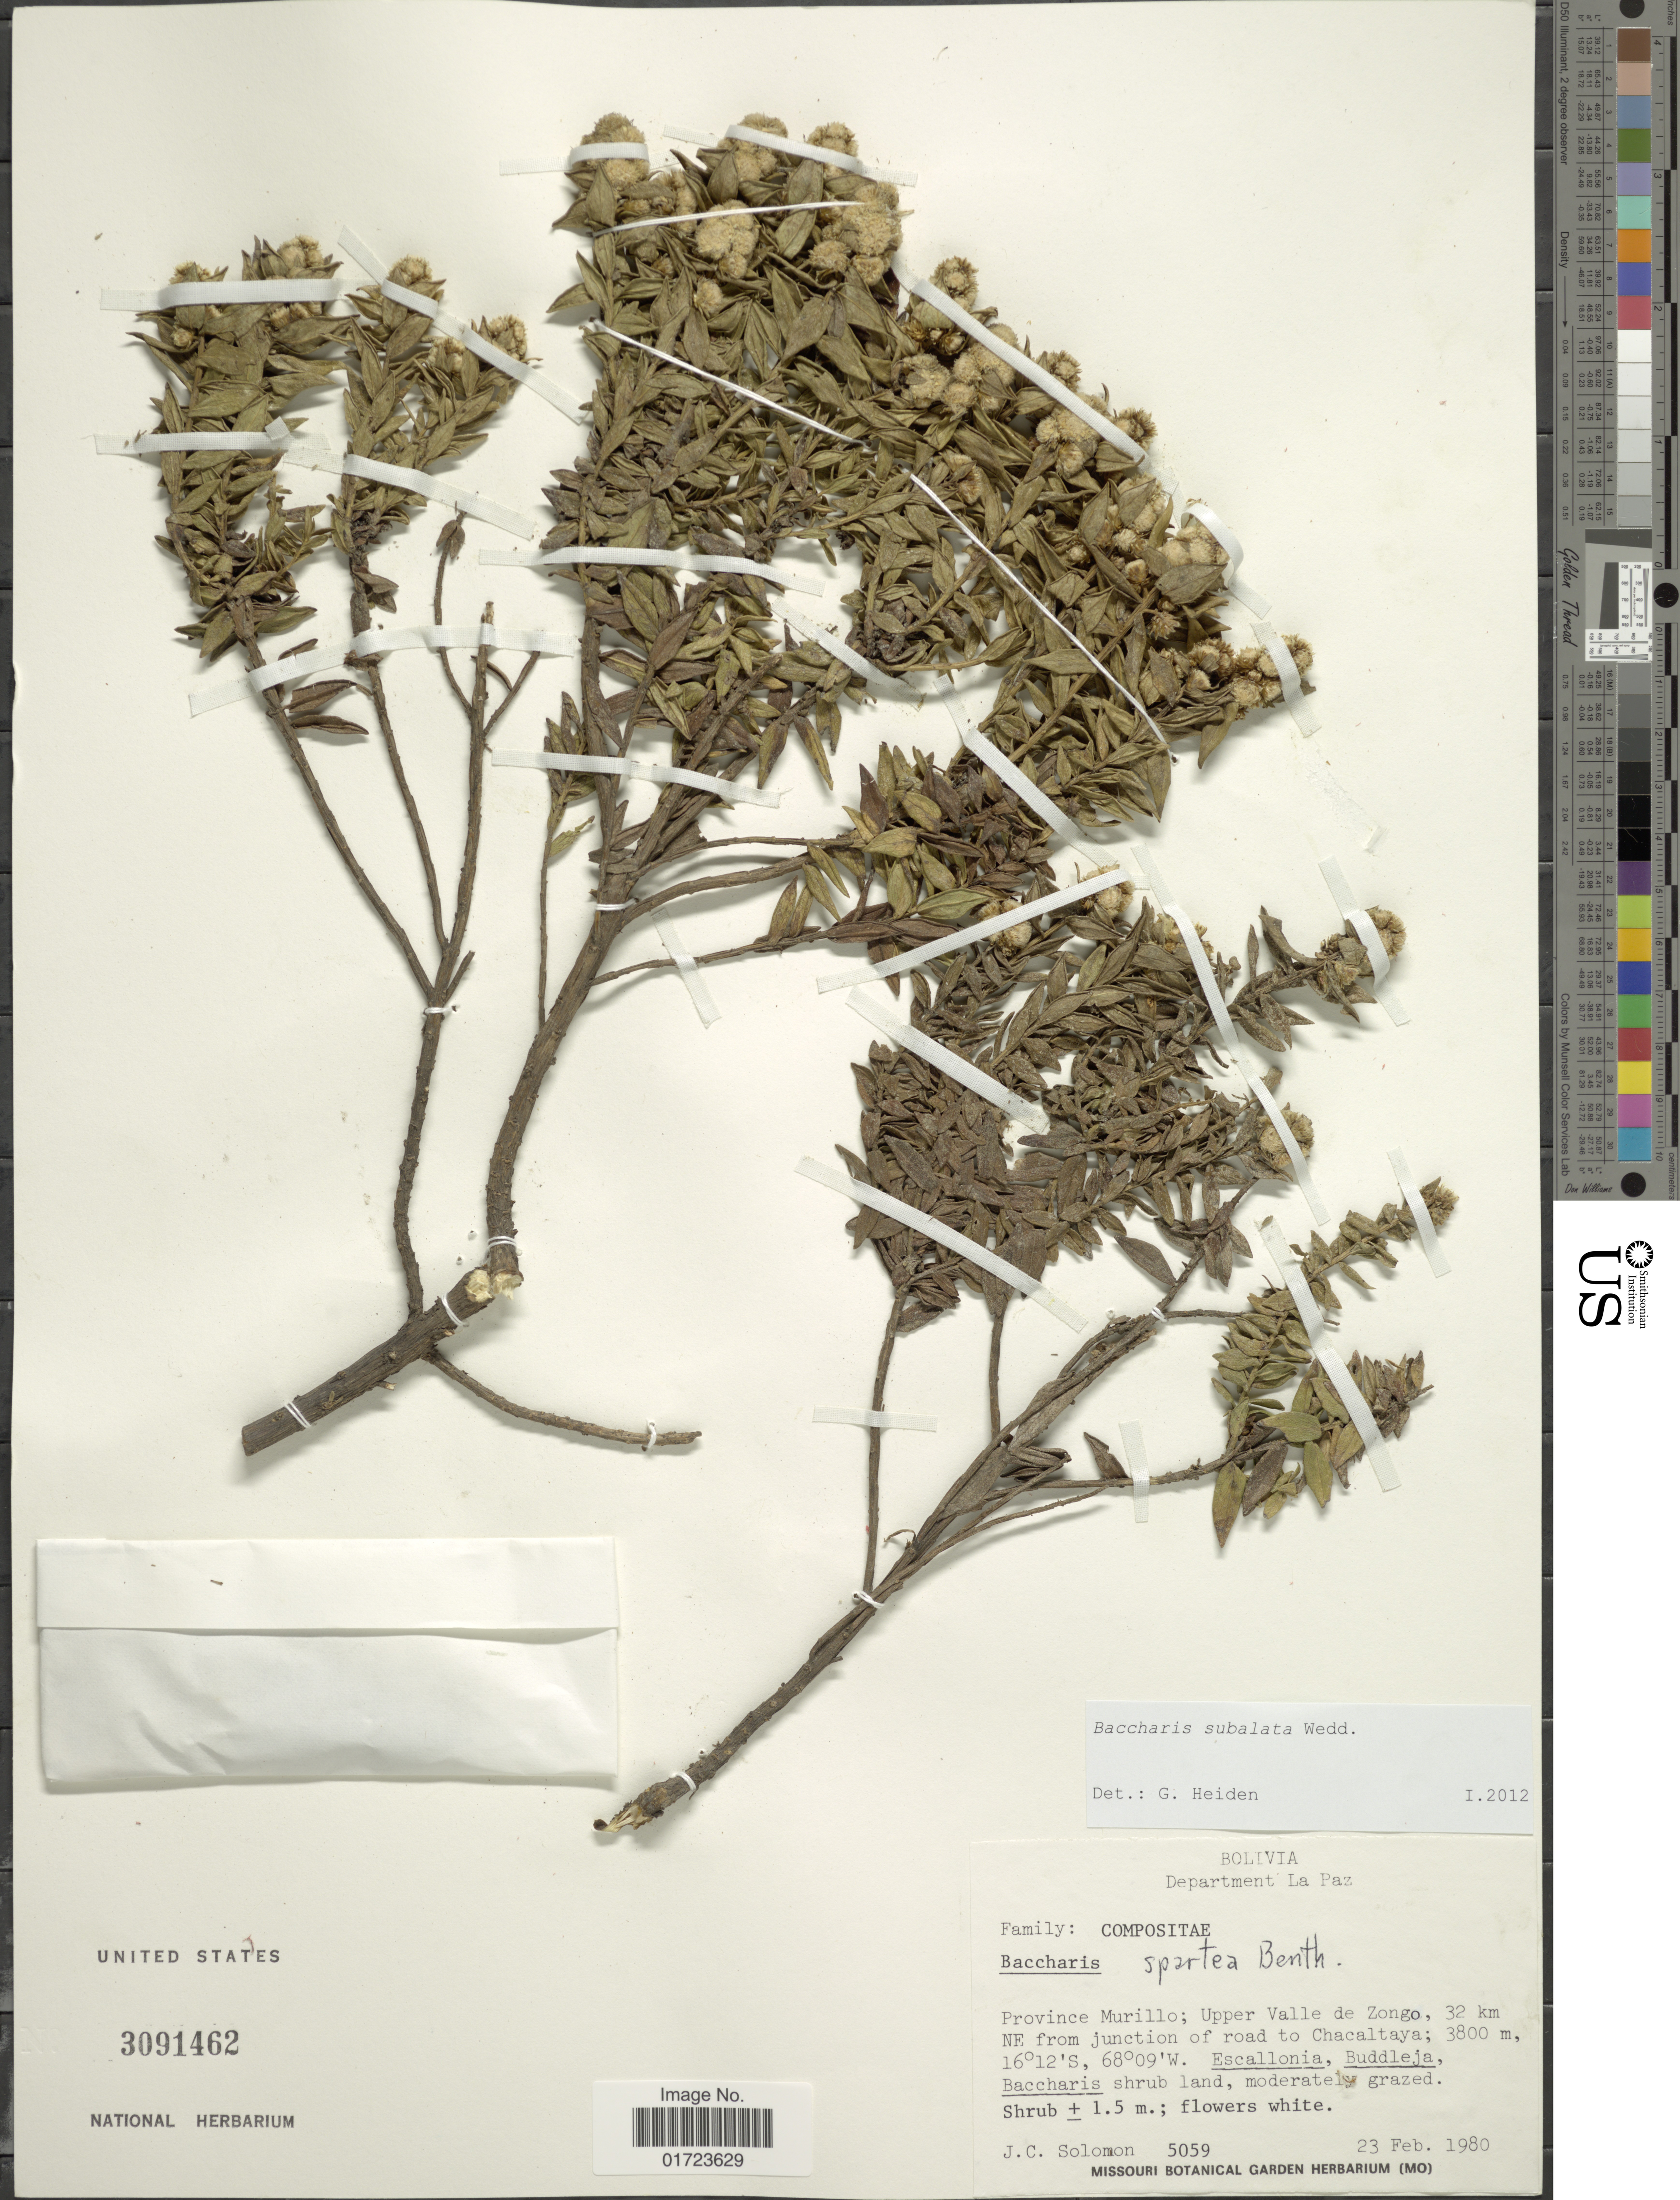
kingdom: Plantae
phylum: Tracheophyta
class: Magnoliopsida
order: Asterales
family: Asteraceae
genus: Baccharis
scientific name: Baccharis subalata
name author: Wedd.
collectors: J. C. Solomon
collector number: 5059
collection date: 1980-02-23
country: Bolivia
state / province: La Paz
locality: Department La Paz. Province Murillo: Upper Valle de Zongo, 32 km NE from junction of road to Chacaltaya.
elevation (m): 3800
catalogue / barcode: US 3091462